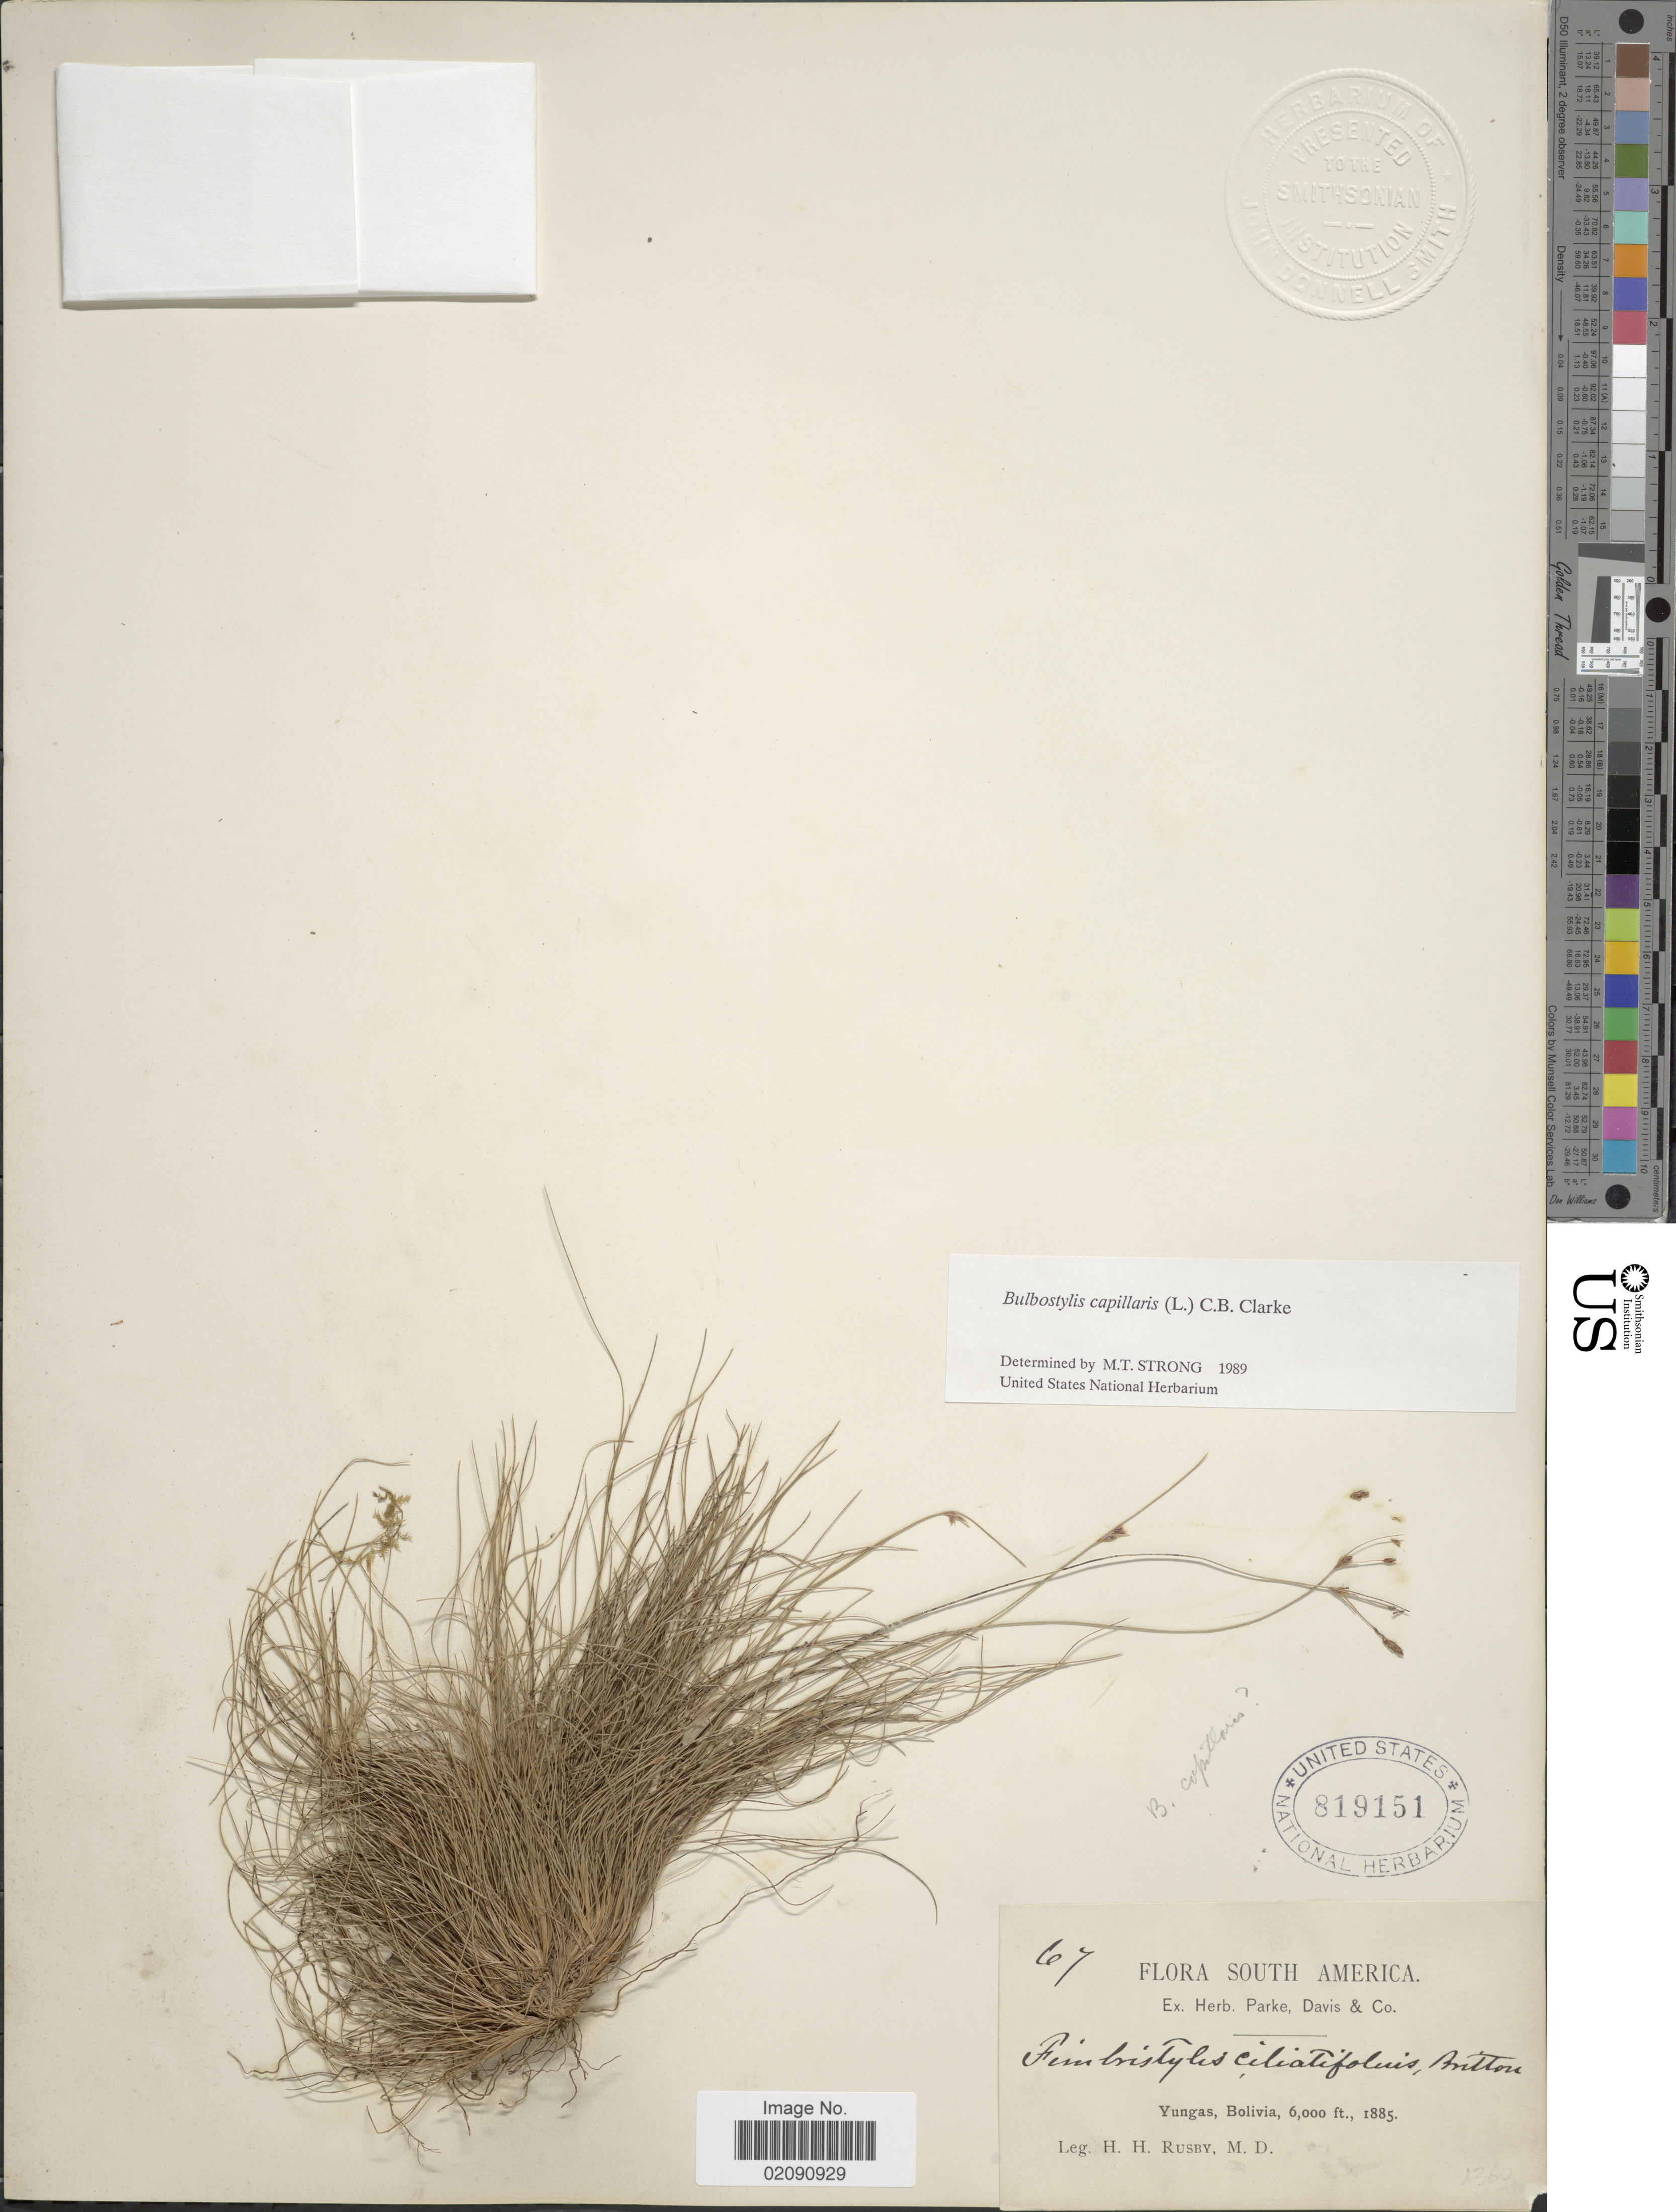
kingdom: Plantae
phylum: Tracheophyta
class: Liliopsida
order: Poales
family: Cyperaceae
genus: Bulbostylis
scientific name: Bulbostylis capillaris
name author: (L.) Kunth ex C.B. Clarke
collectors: H. H. Rusby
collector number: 67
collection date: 1885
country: Bolivia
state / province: La Paz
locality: Yungas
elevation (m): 1829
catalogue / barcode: US 819151